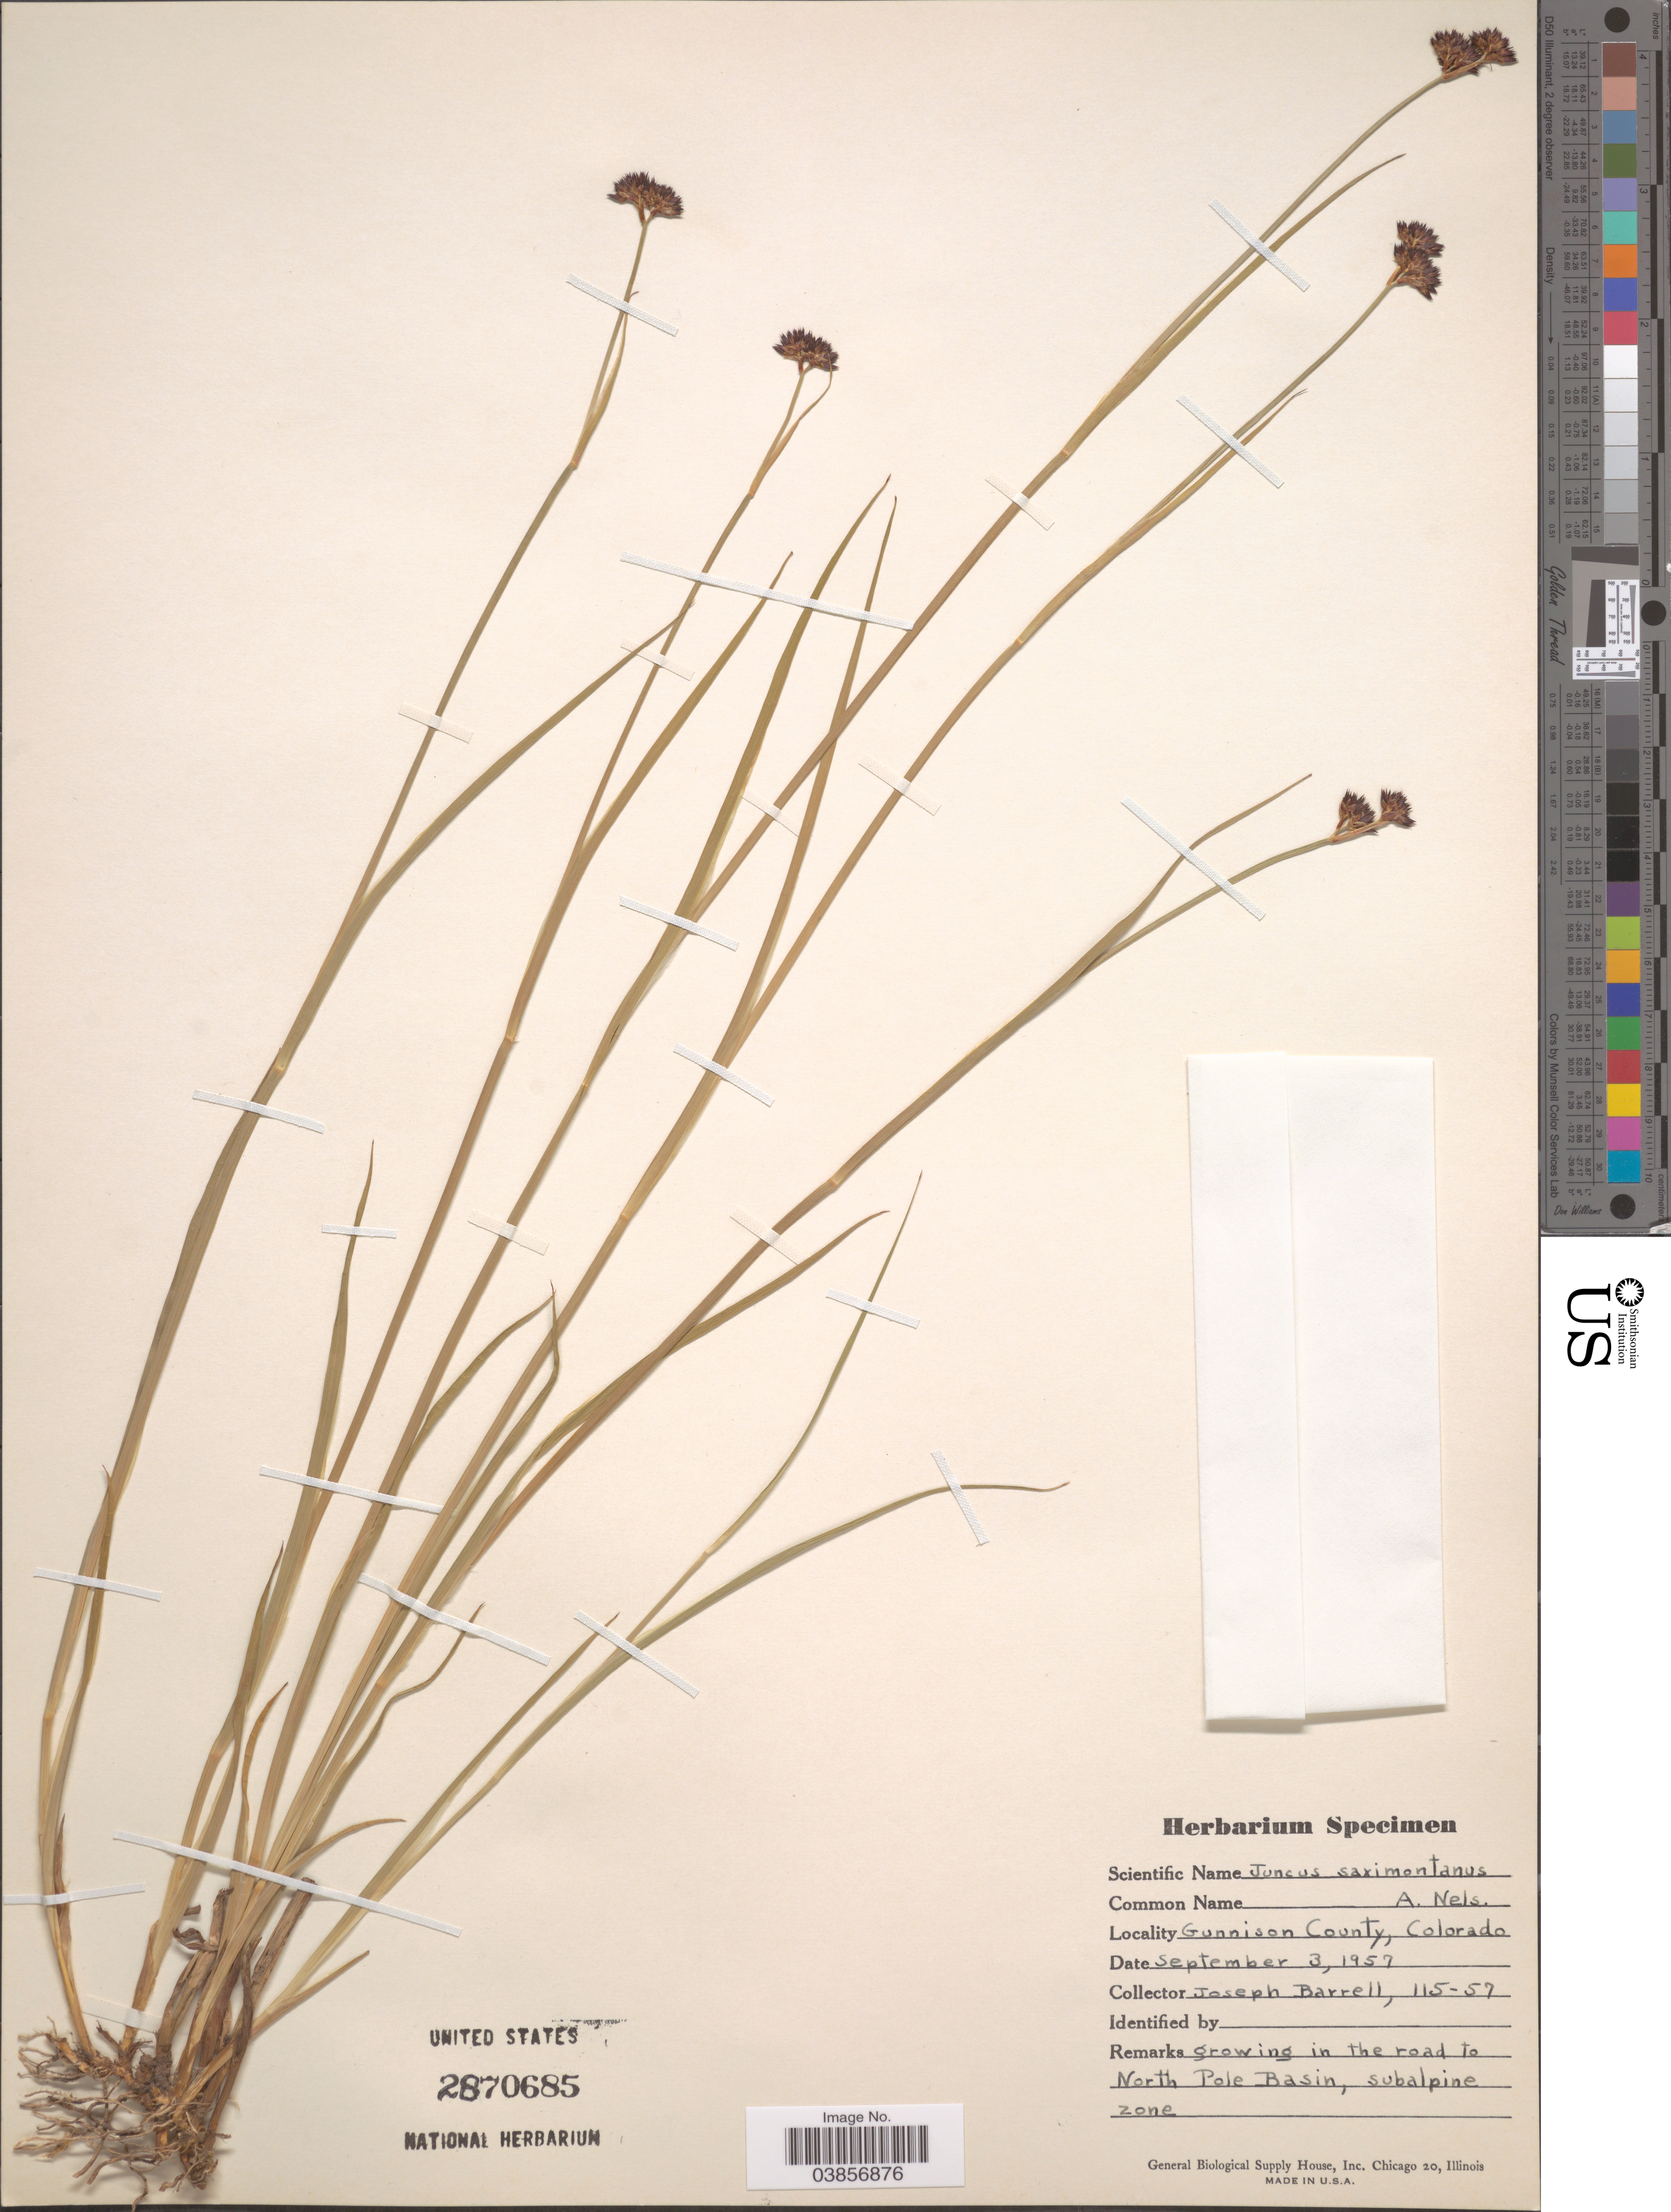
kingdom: Plantae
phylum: Tracheophyta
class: Liliopsida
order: Poales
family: Juncaceae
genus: Juncus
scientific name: Juncus saximontanus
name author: A. Nelson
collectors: J. Barrell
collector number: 115-57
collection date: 1957-09-03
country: United States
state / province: Colorado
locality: Gunnison County. In the road to North Pole Basin, subalpine zone.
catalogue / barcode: US 2870685